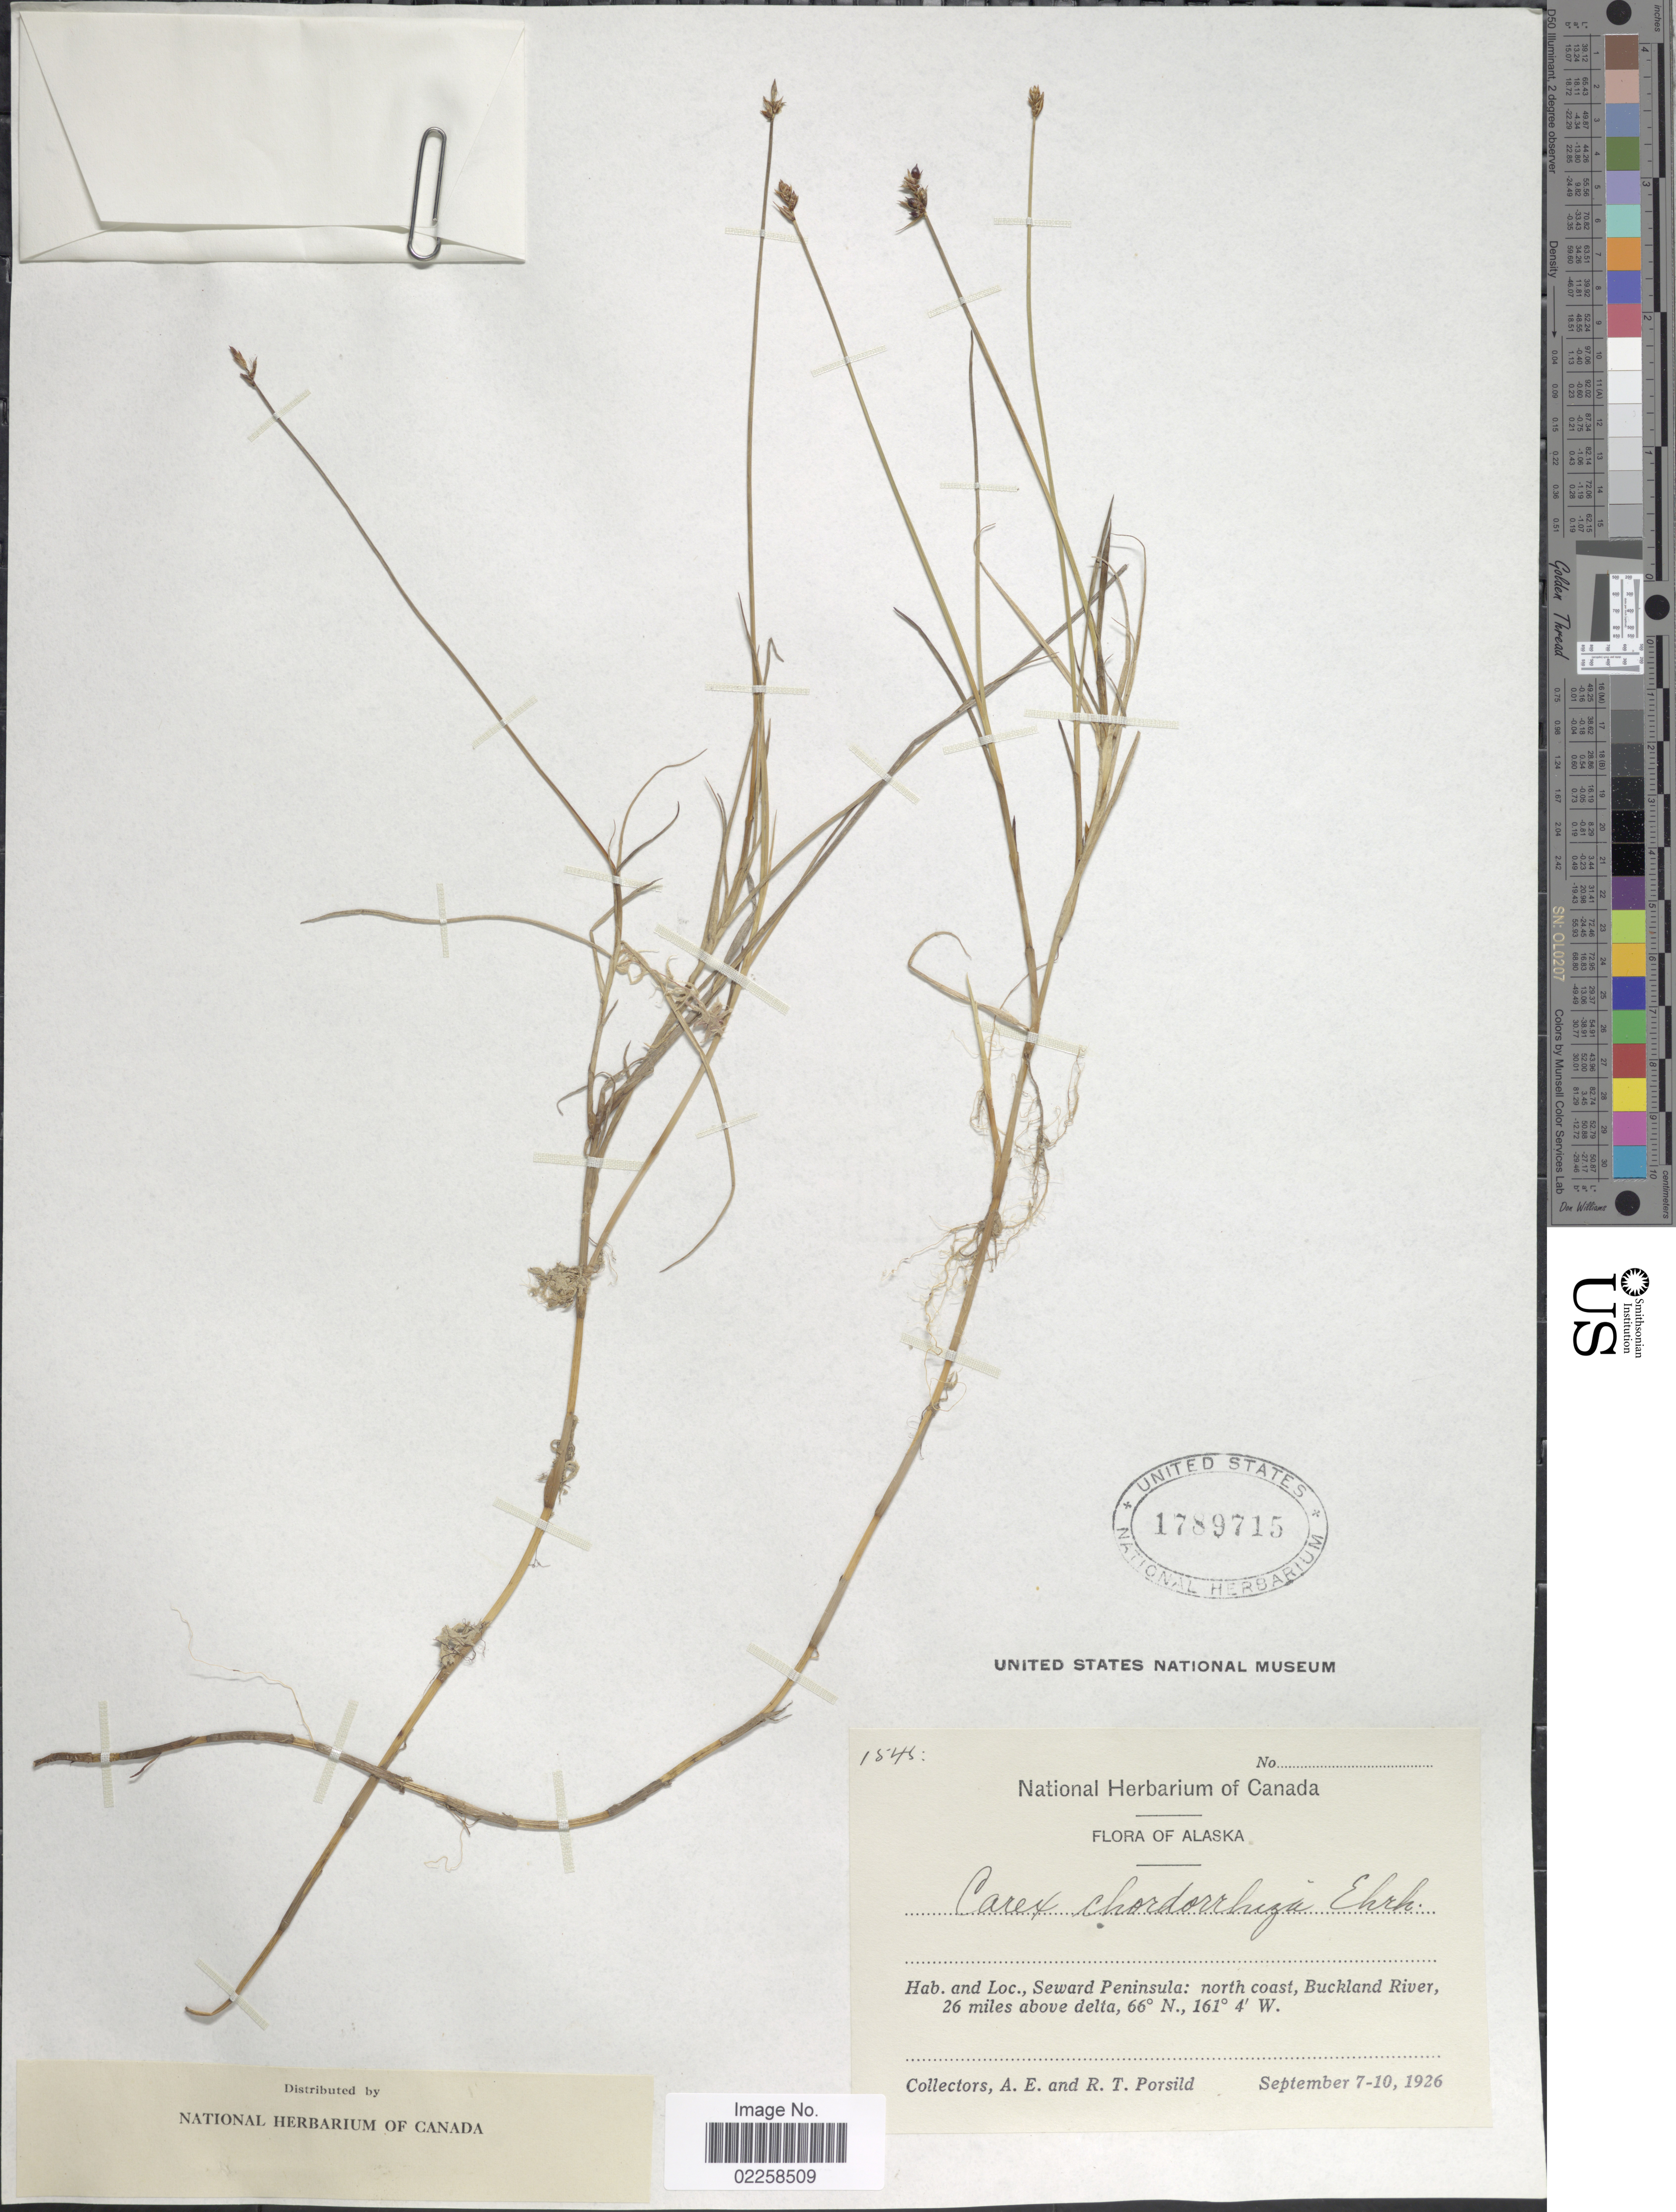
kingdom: Plantae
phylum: Tracheophyta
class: Liliopsida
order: Poales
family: Cyperaceae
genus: Carex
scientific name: Carex chordorrhiza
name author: L. f.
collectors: A. E. Porsild & R. T. Porsild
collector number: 1545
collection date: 1926-09-07/1926-09-10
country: United States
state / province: Alaska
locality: Seward Peninsula: north coast, Buckland River, 26 miles above delta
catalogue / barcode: US 1789715